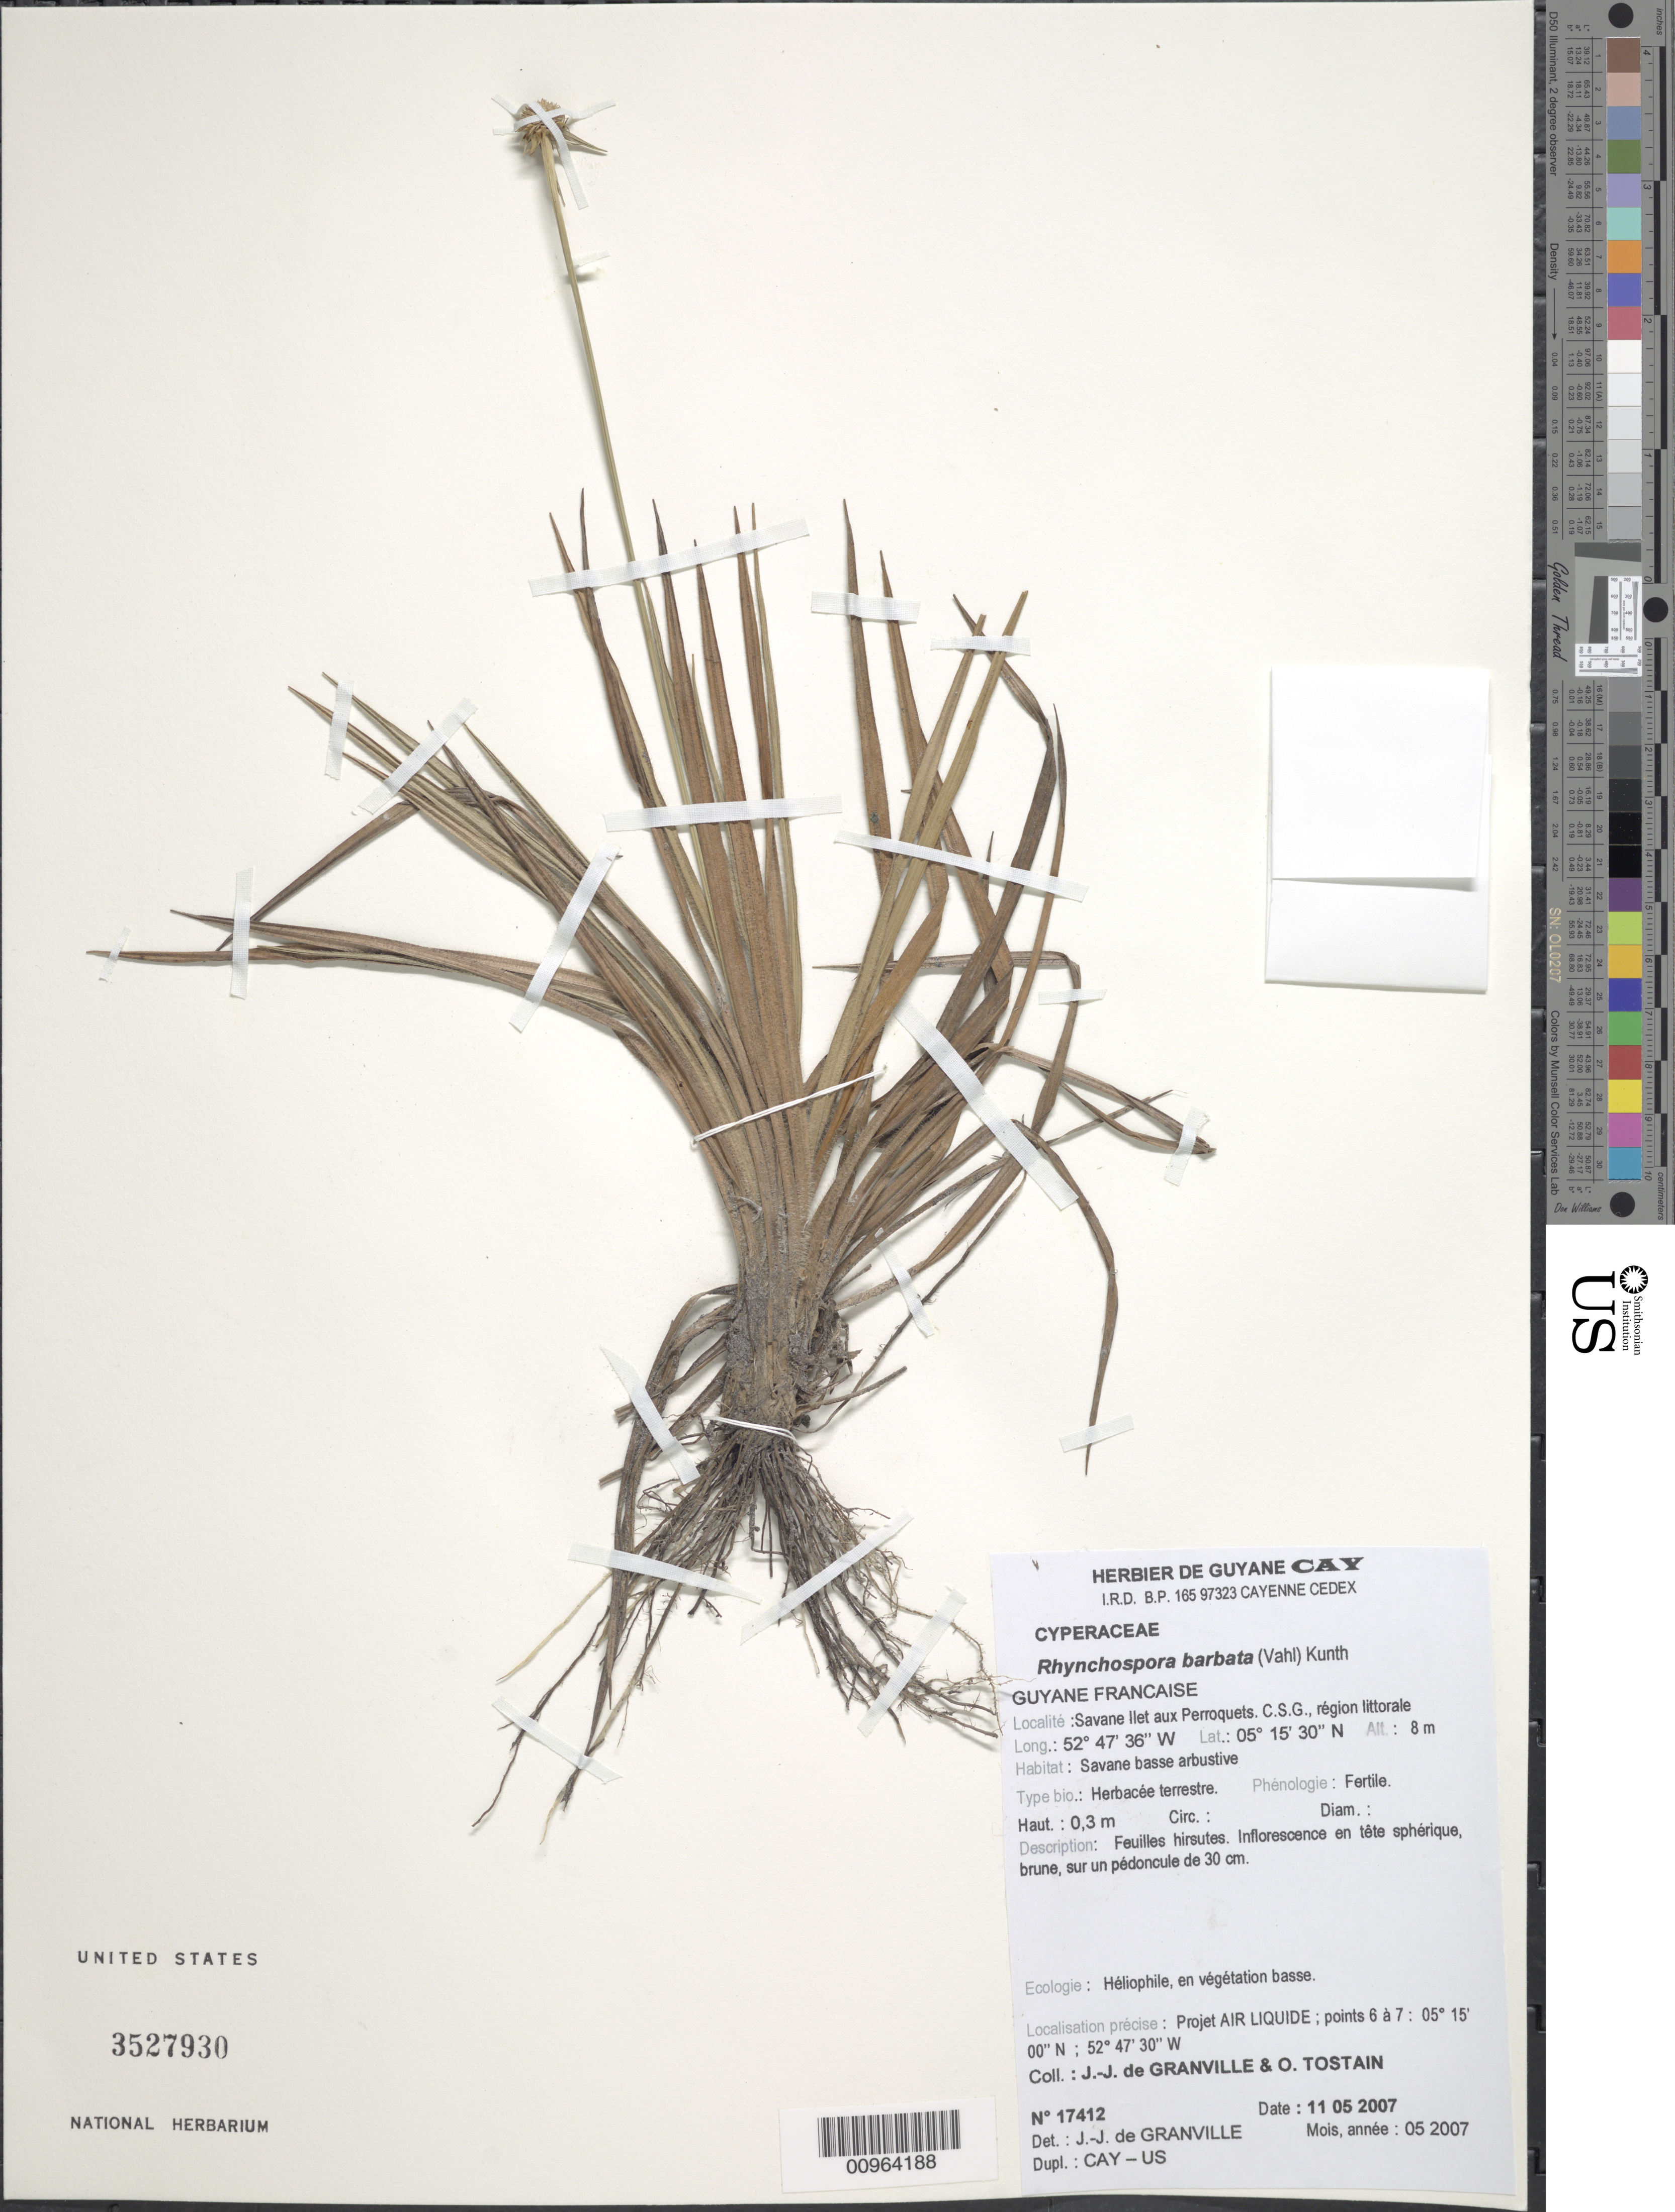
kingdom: Plantae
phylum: Tracheophyta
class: Liliopsida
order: Poales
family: Cyperaceae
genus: Rhynchospora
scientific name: Rhynchospora barbata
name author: (Vahl) Kunth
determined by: Alves, K.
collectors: J.-J. de Granville & O. Tostain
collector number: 17412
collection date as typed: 11-May-07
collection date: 2007-05-11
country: French Guiana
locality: Crique Karouabo, C.S.G., Site Ariane 4. Projet AIR LIQUIDE; points 6 a 7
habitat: Region littorale. Savane basse arbustive. Heliophile, en vegetation basse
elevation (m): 8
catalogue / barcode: US 3527930